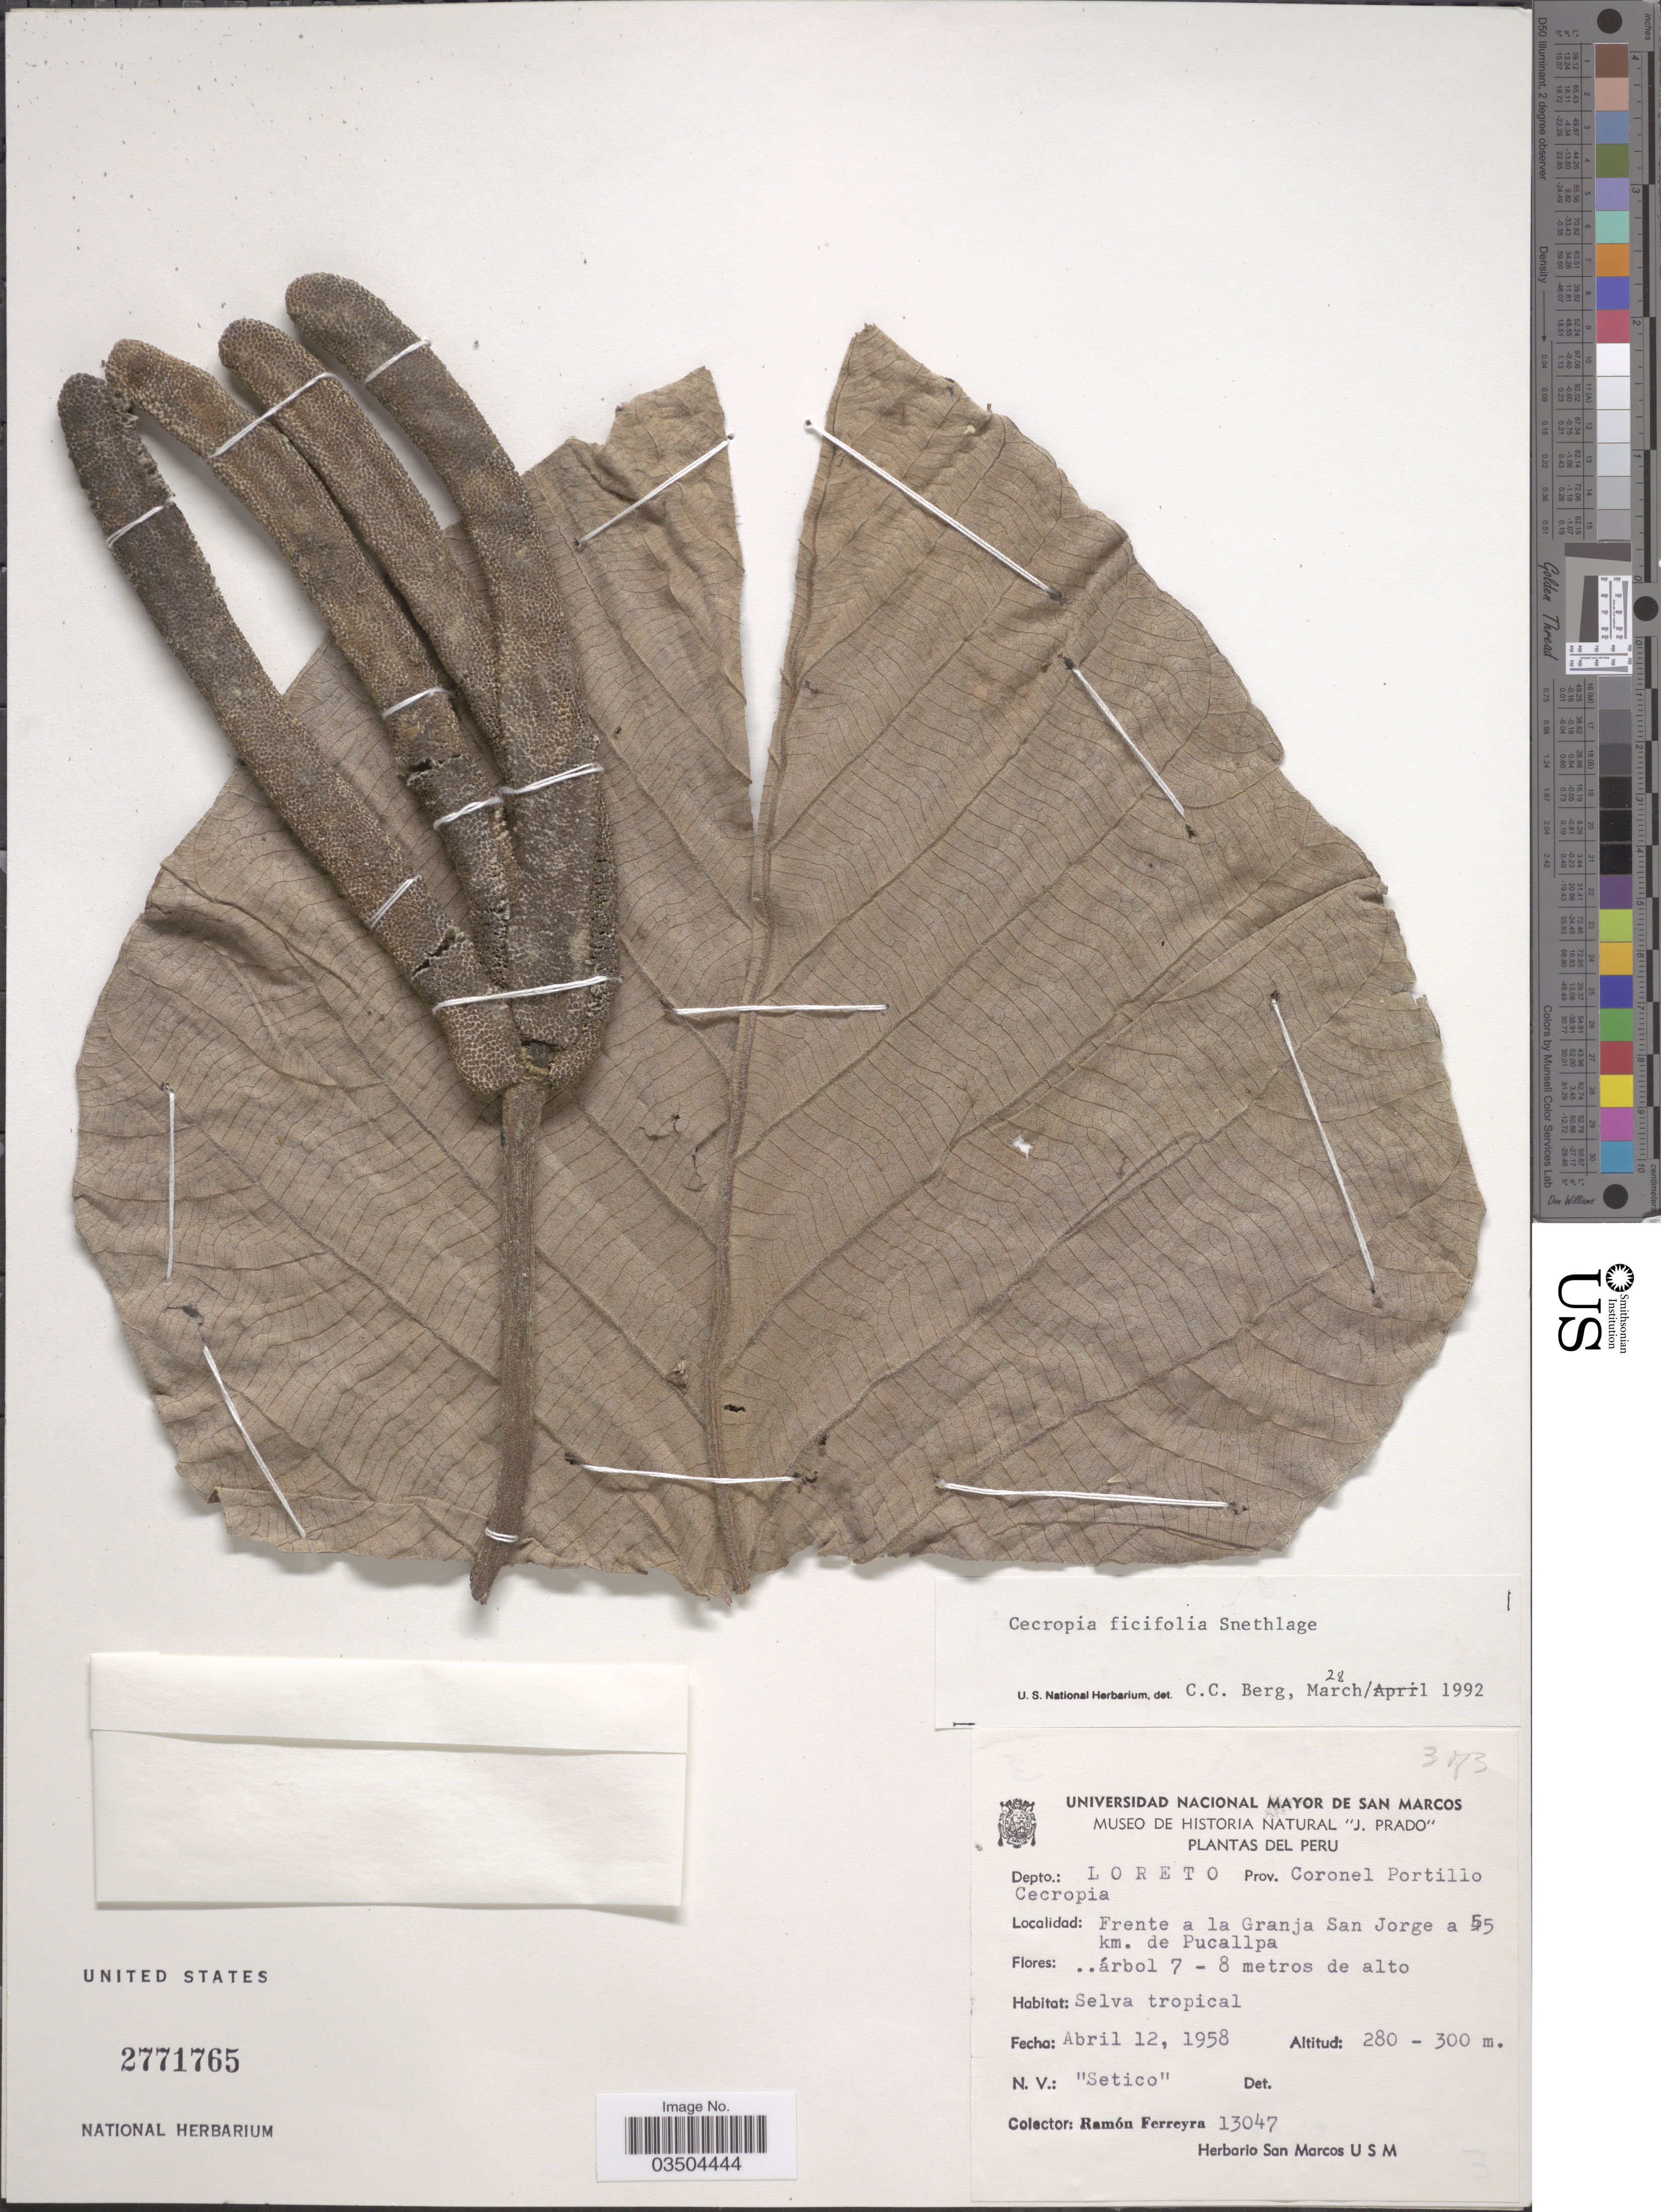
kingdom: Plantae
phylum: Tracheophyta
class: Magnoliopsida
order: Rosales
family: Urticaceae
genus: Cecropia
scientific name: Cecropia ficifolia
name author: Snethlage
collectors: R. A. Ferreyra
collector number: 13047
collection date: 1958-04-12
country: Peru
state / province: Loreto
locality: Depto.: Loreto, Prov. Coronel Portillo. Frente a la Granja San Jorge a 55 km. de Pucallpa.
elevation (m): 280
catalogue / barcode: US 2771765